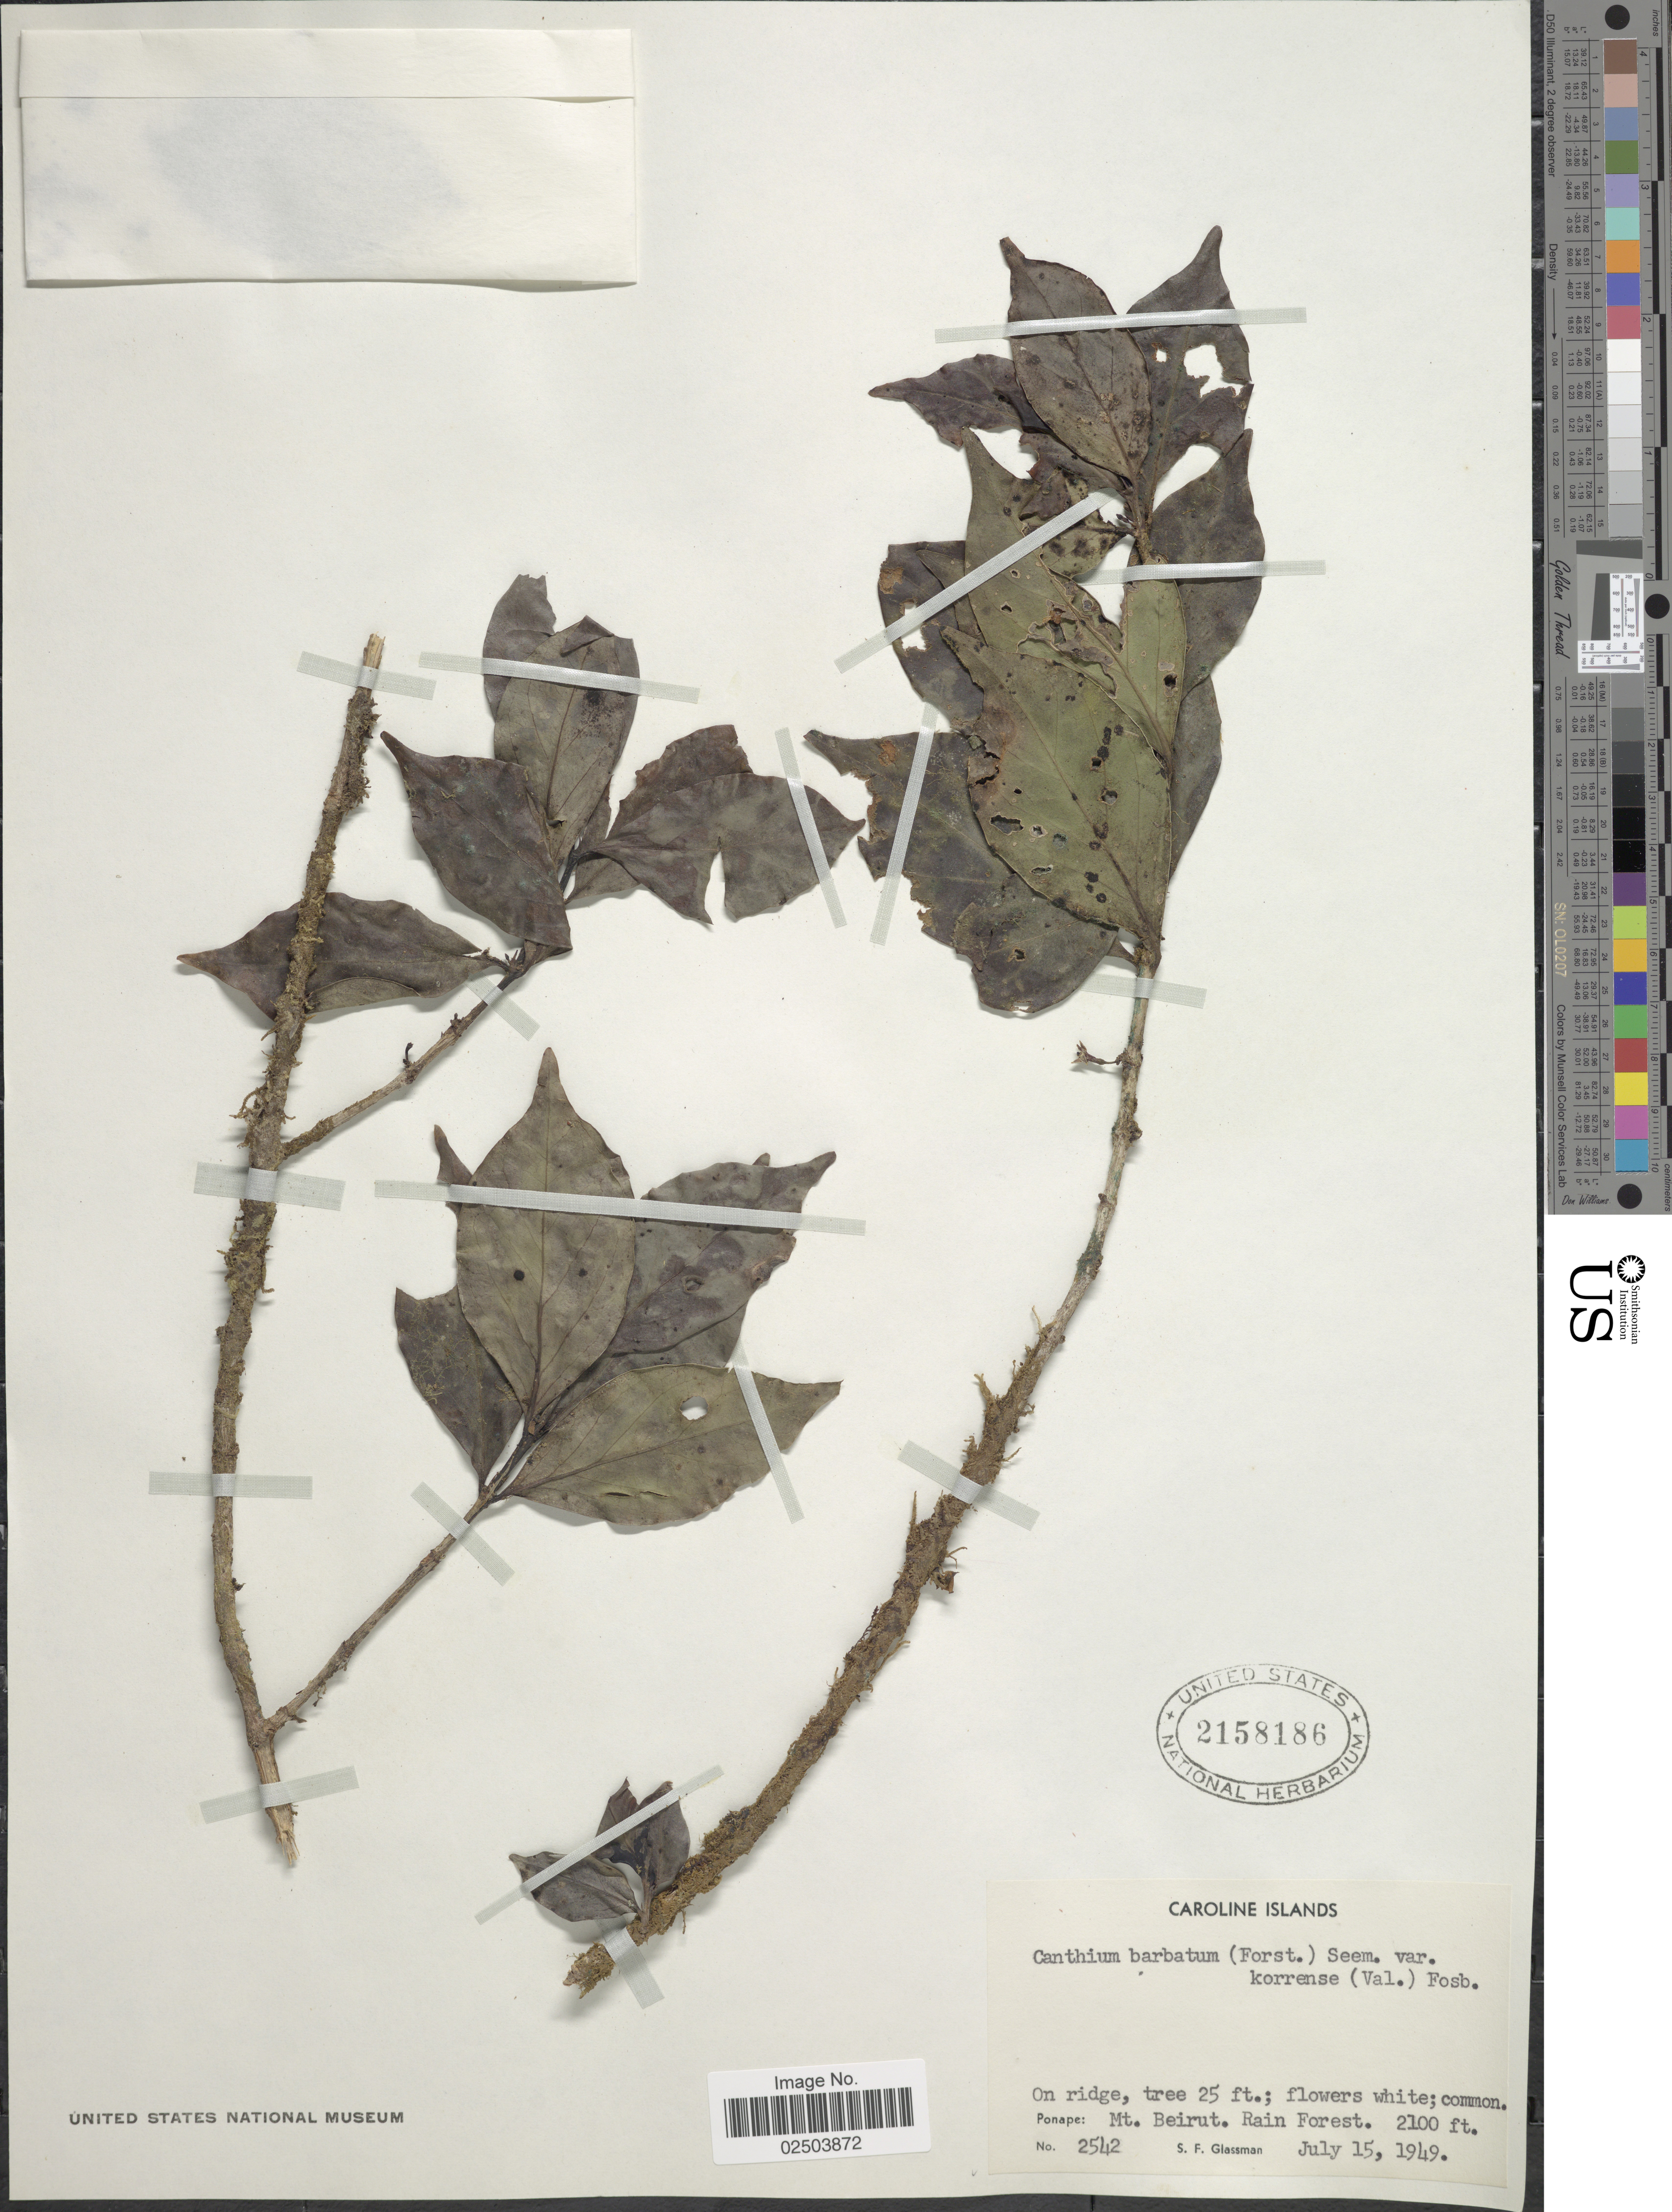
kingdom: Plantae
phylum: Tracheophyta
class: Magnoliopsida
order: Gentianales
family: Rubiaceae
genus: Cyclophyllum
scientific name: Cyclophyllum barbatum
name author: (G. Forst.) N. Hallé & J. Florence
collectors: S. F. Glassman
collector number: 2542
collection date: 1949-07-15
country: Micronesia, Federated States of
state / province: Pohnpei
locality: Caroline Islands. Ponape: Mt. Beirut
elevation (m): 640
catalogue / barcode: US 2158186